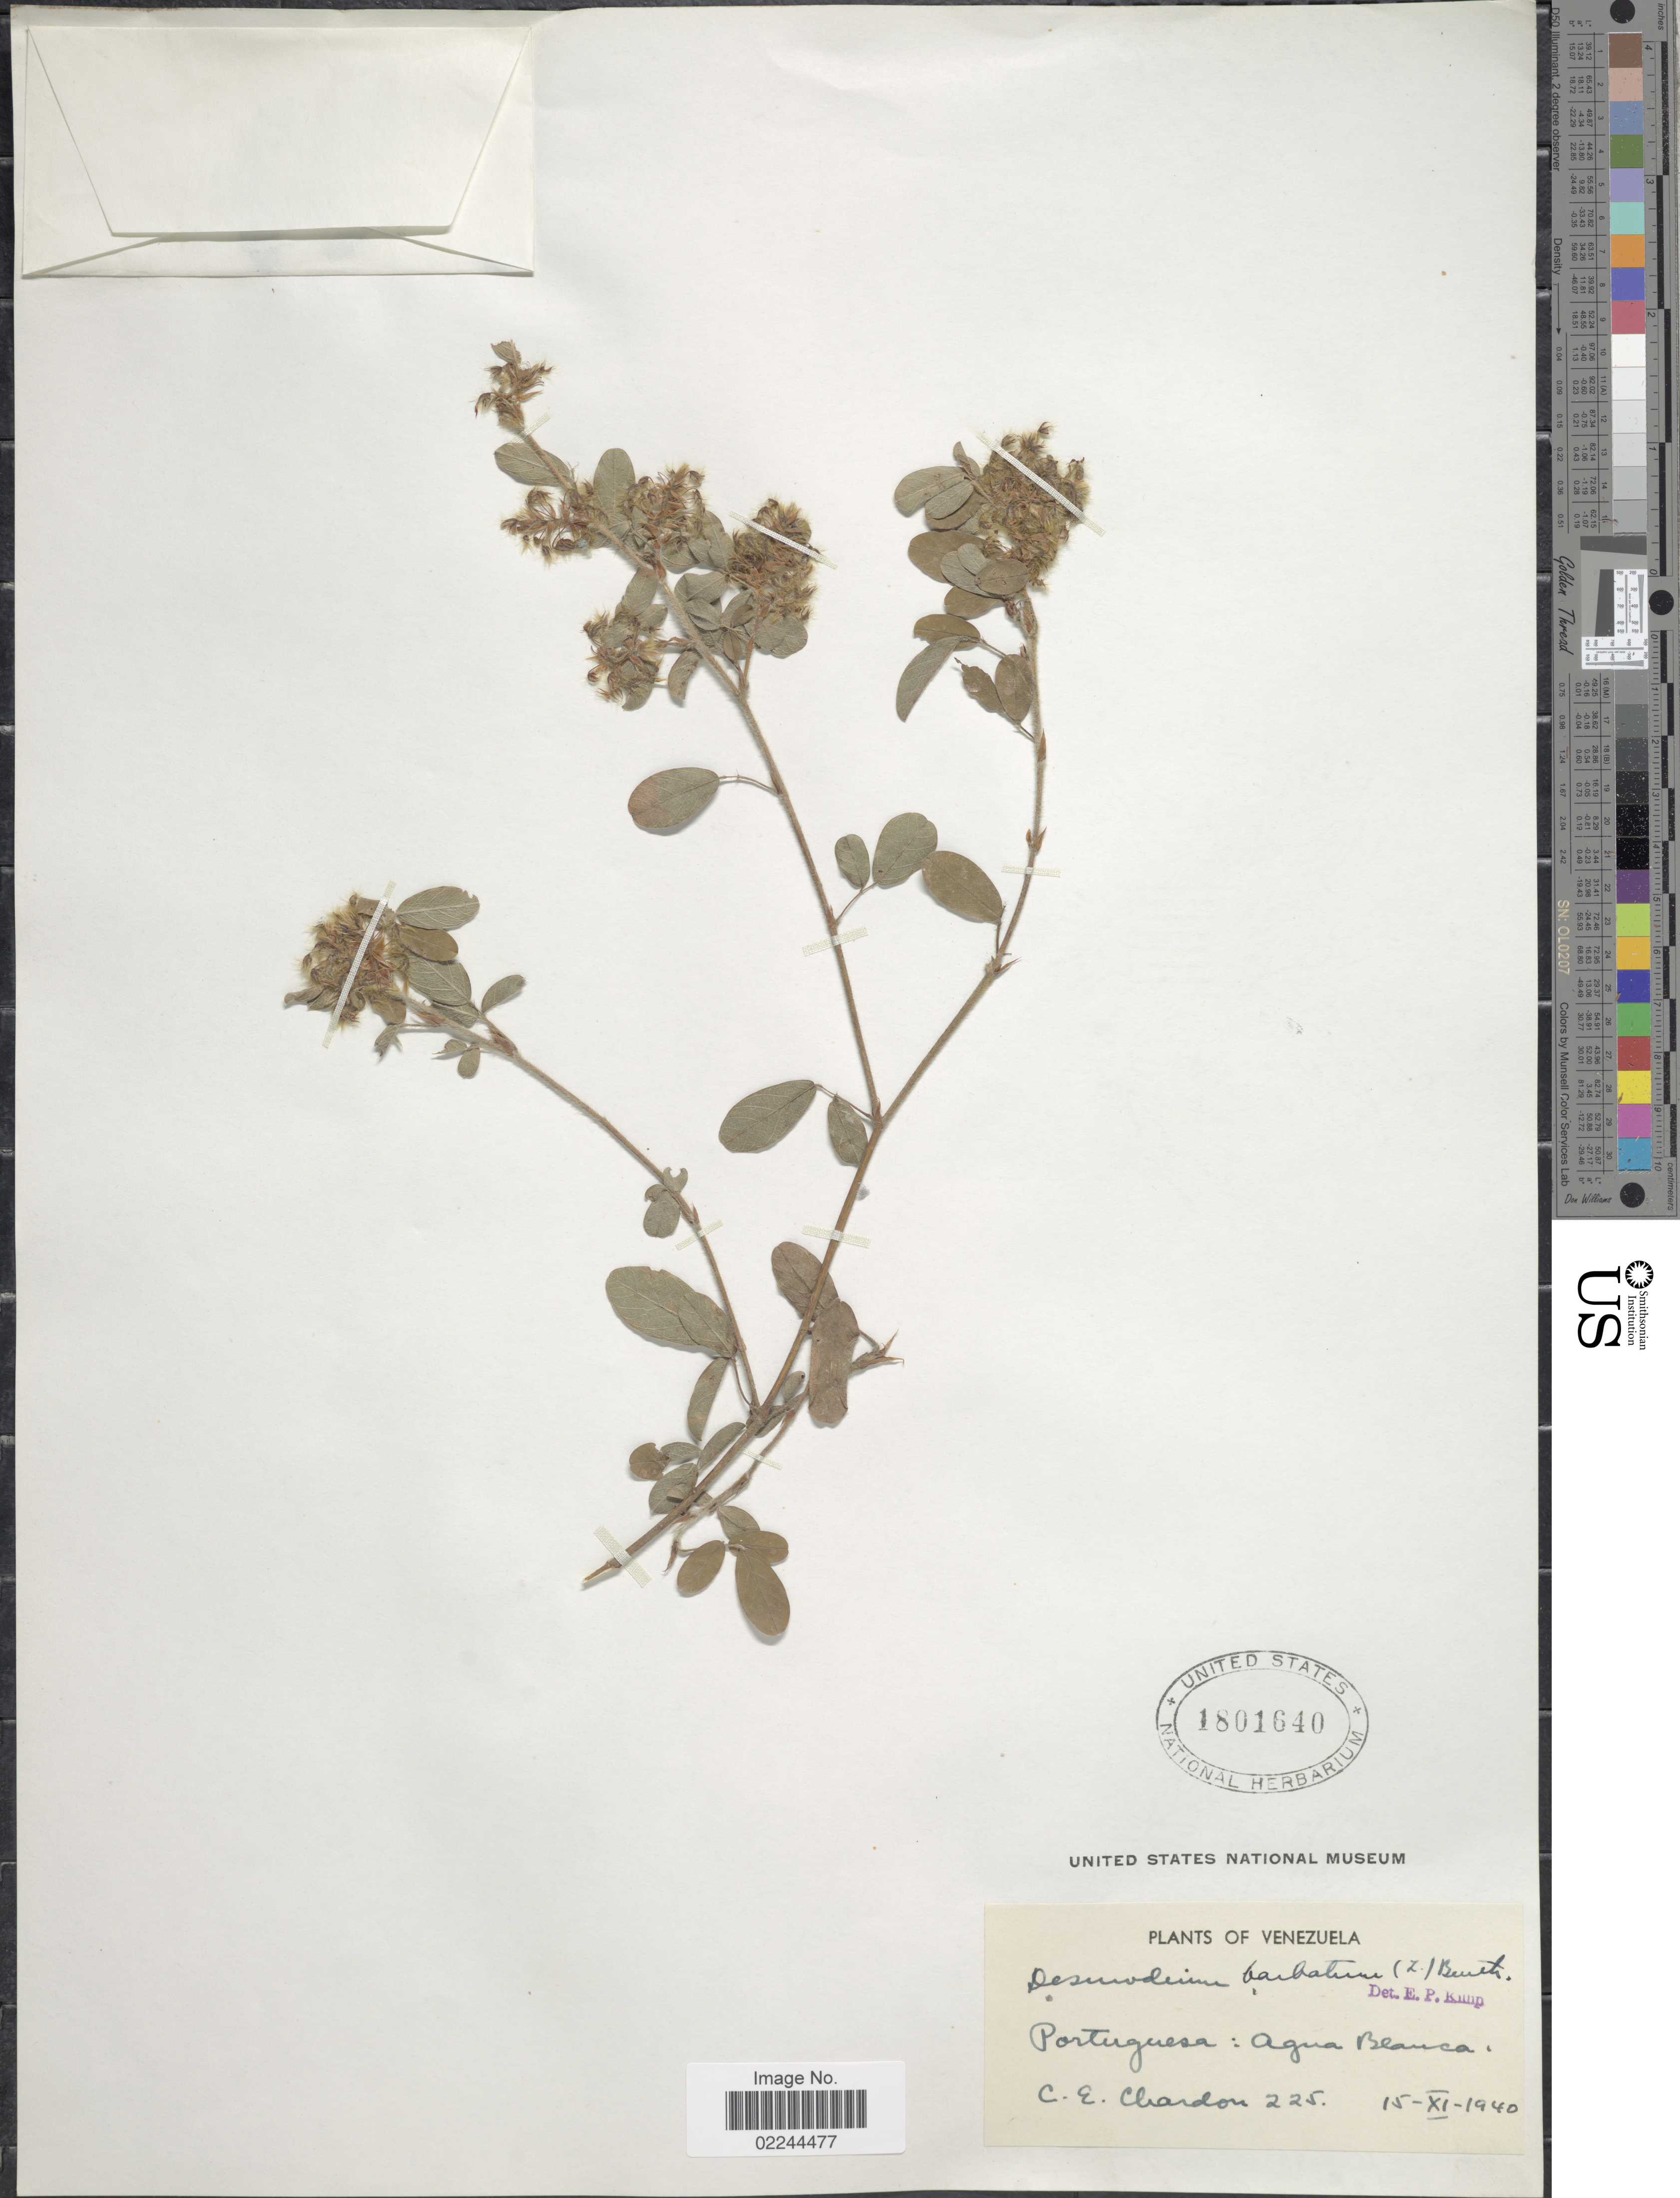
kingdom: Plantae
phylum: Tracheophyta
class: Magnoliopsida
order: Fabales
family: Fabaceae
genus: Grona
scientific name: Grona barbata var. barbata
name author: (L.) H. Ohashi & K. Ohashi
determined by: Strong, Mark T., (BOT), Smithsonian Institution - National Museum of Natural History (UNITED STATES)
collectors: C. E. Chardón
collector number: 225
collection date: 1940-12-15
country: Venezuela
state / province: Portuguesa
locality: Agua Blanca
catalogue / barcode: US 1801640